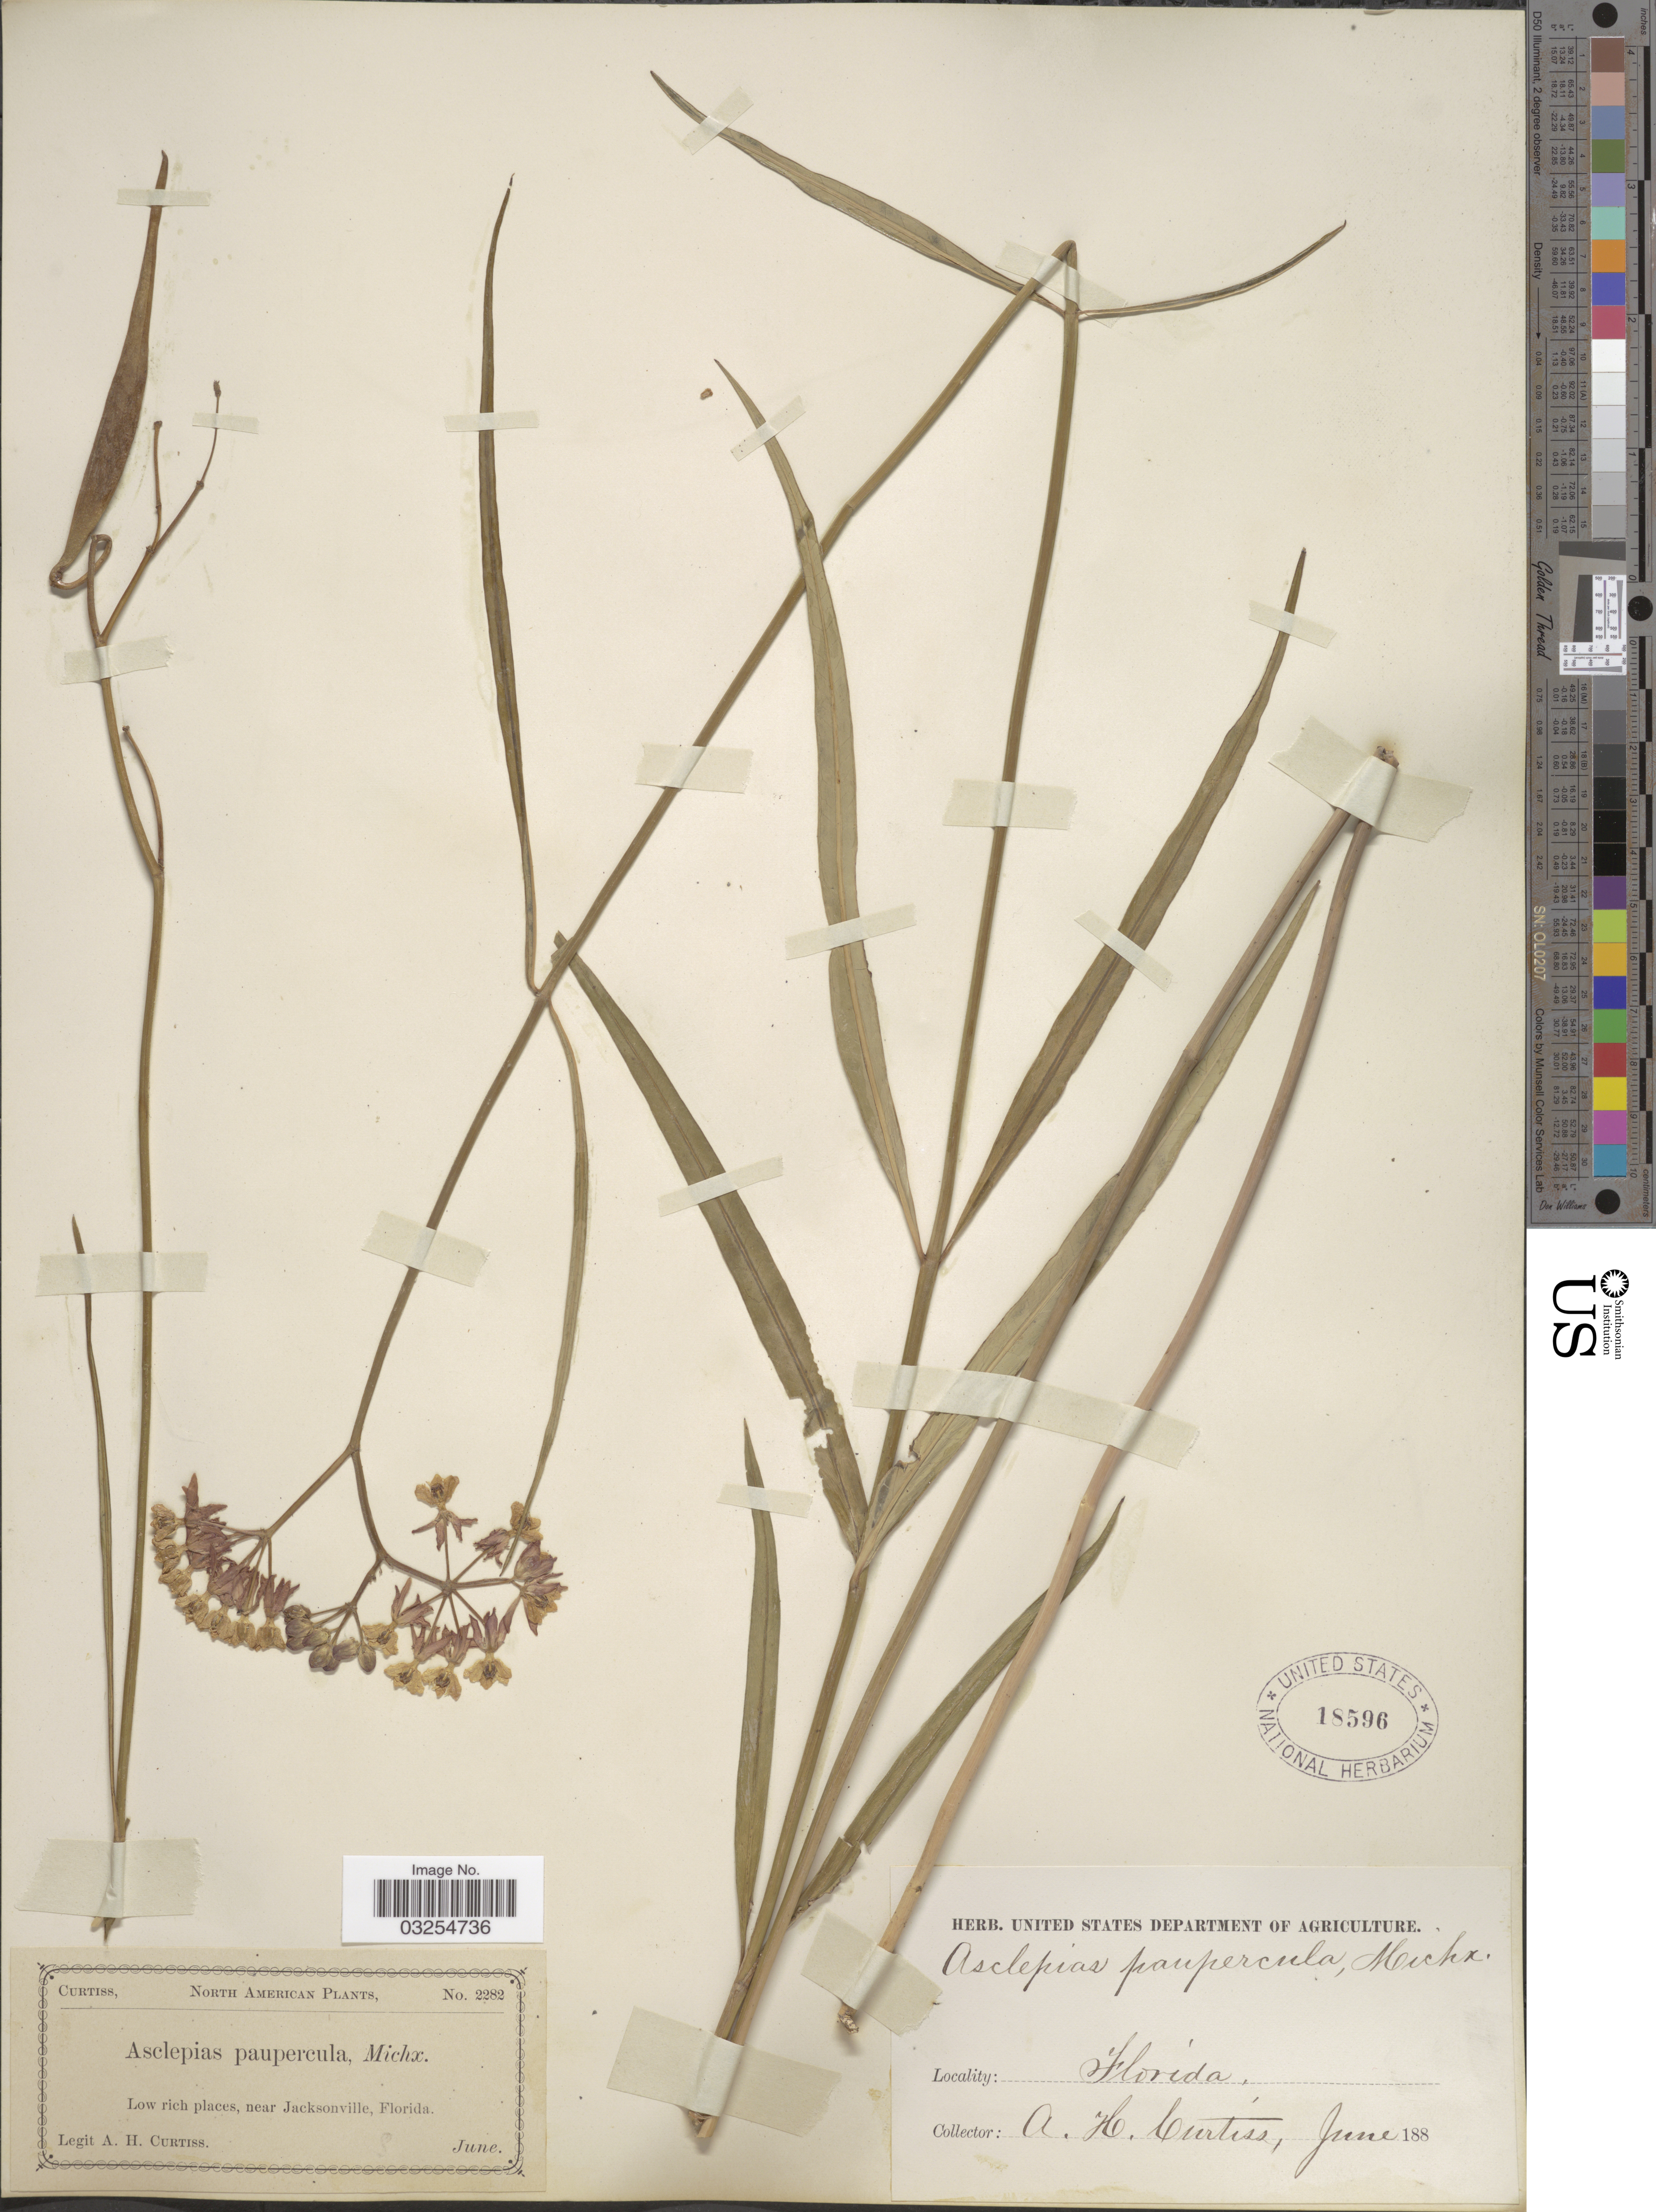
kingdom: Plantae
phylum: Tracheophyta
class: Magnoliopsida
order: Gentianales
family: Apocynaceae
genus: Asclepias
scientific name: Asclepias lanceolata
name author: Walter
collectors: A. H. Curtiss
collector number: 2282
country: United States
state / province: Florida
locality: Low rich places, near Jacksonville.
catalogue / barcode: US 18596